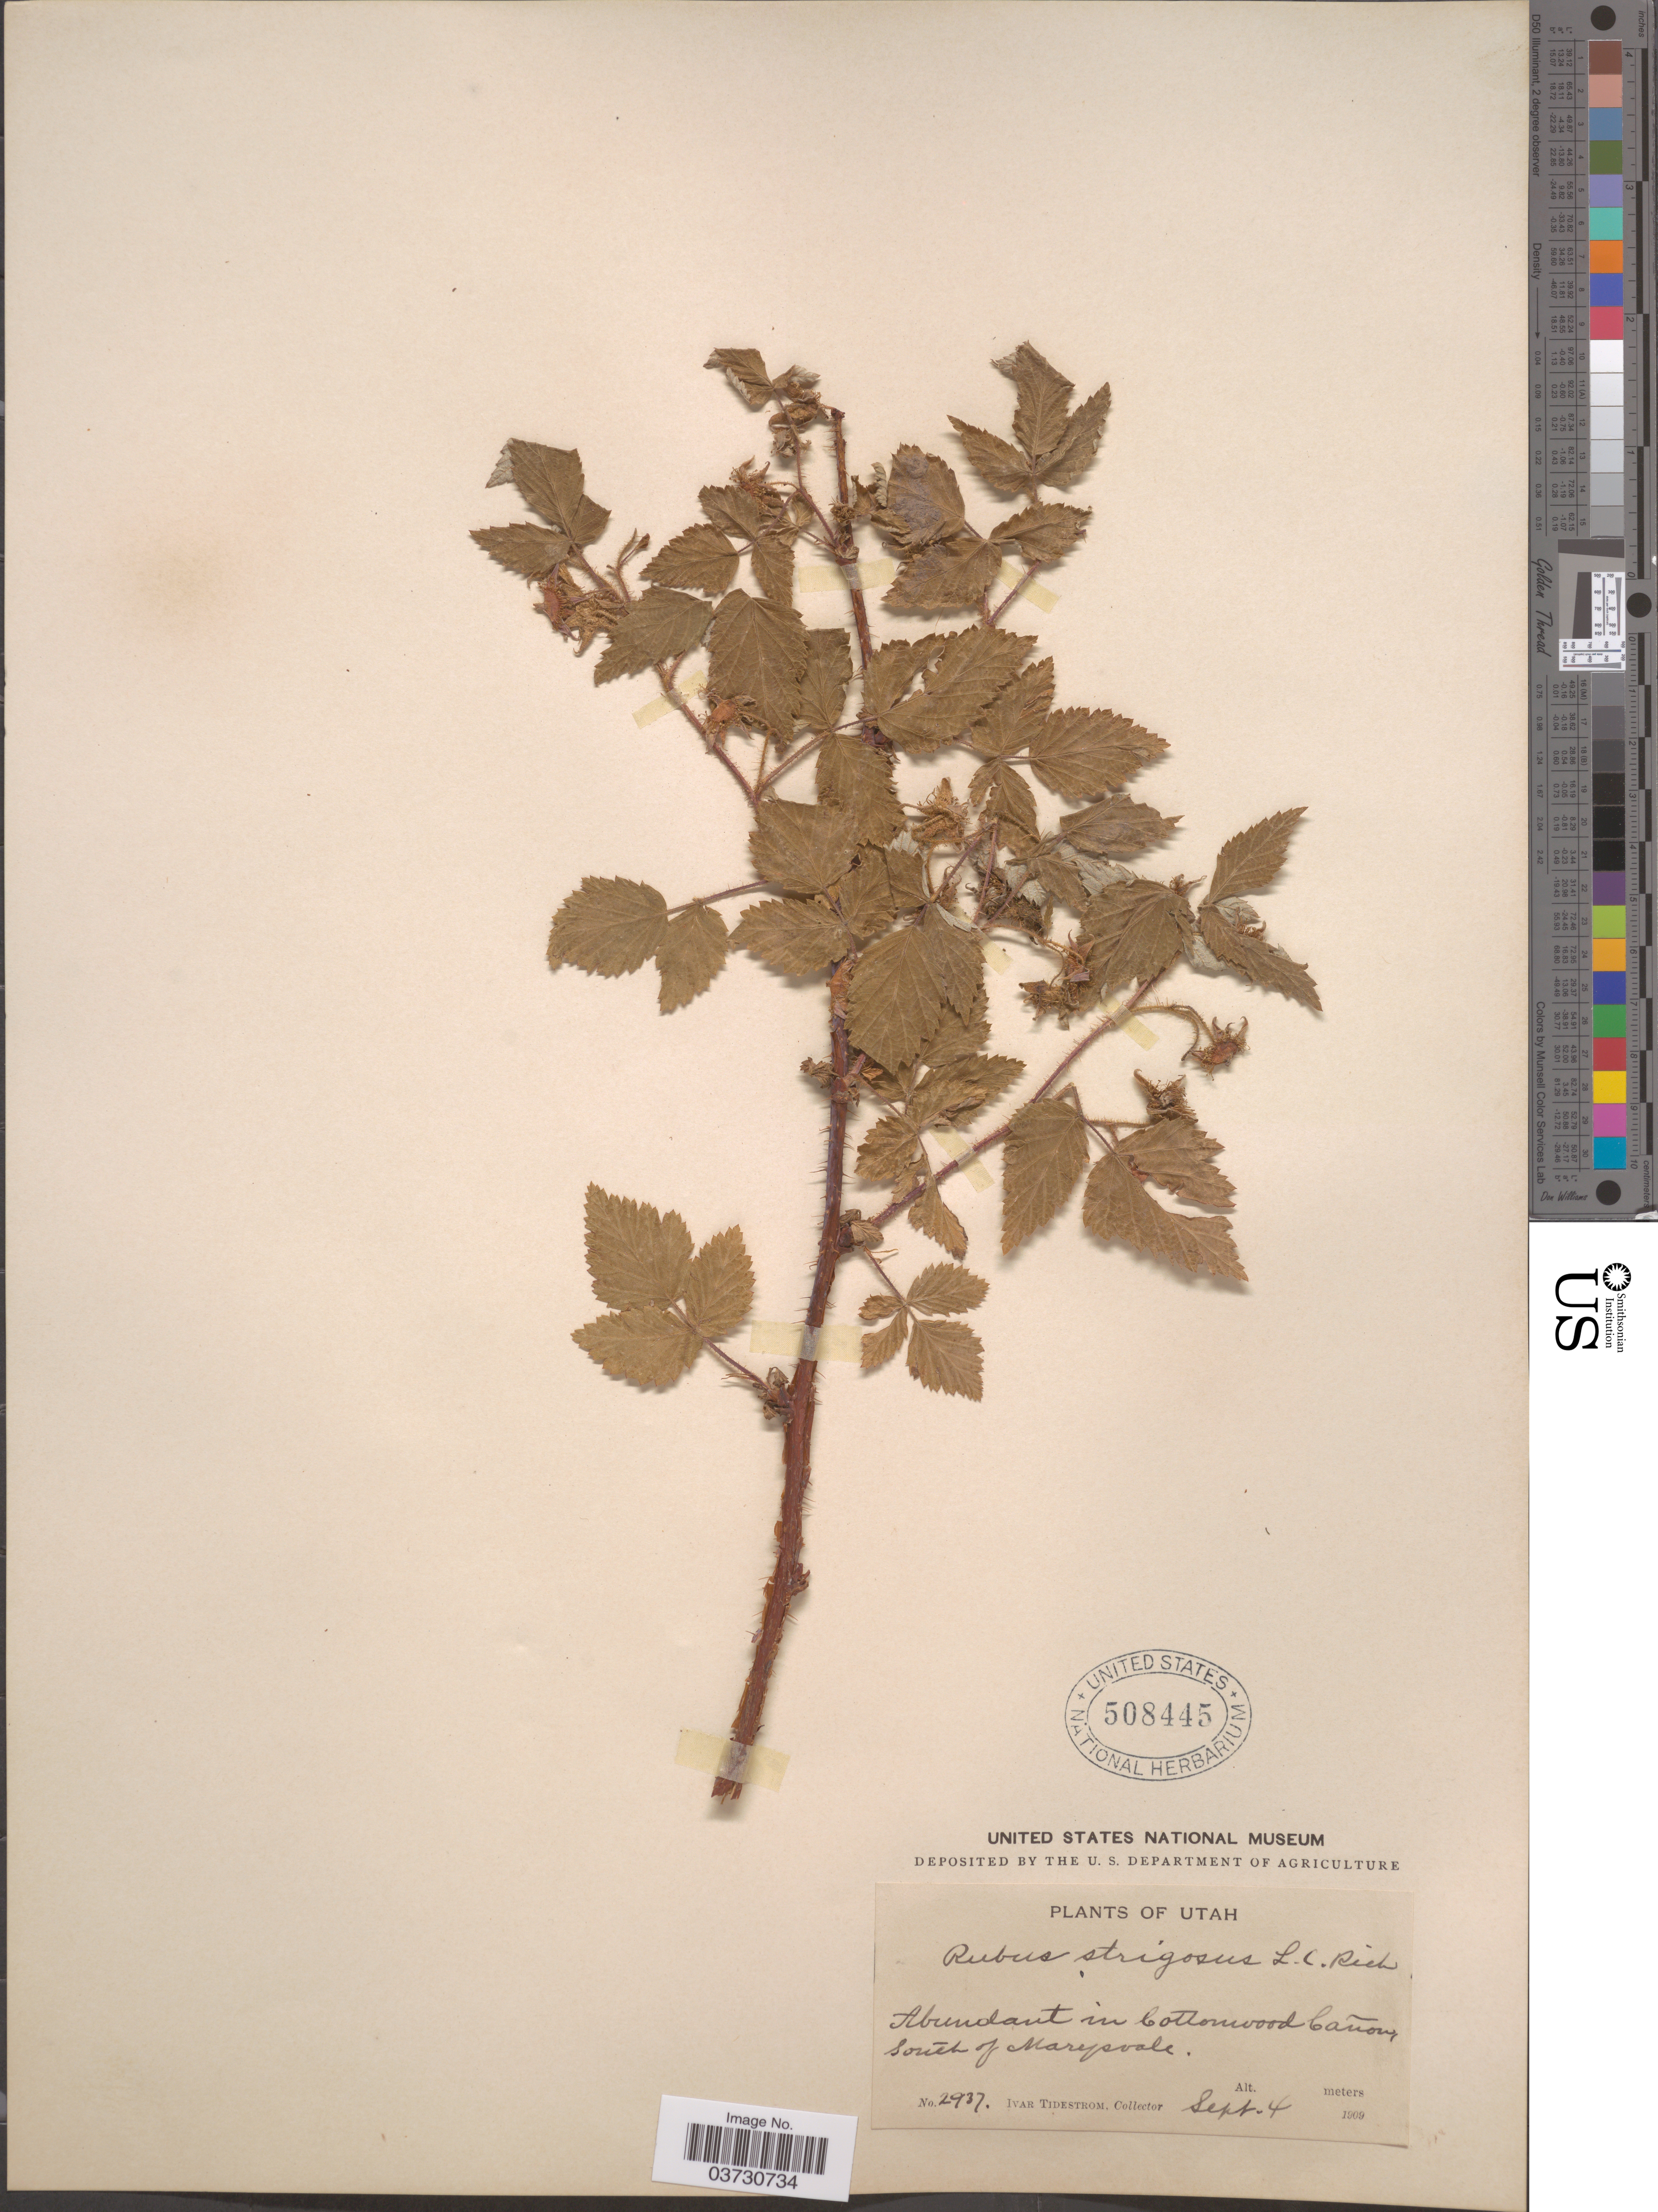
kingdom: Plantae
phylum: Tracheophyta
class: Magnoliopsida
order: Rosales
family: Rosaceae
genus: Rubus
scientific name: Rubus melanolasius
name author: Dieck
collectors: I. F. Tidestrom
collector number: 2937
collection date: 1909-09-04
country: United States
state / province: Utah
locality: In Cottonwood Cañon, south of Marysvale.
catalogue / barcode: US 508445